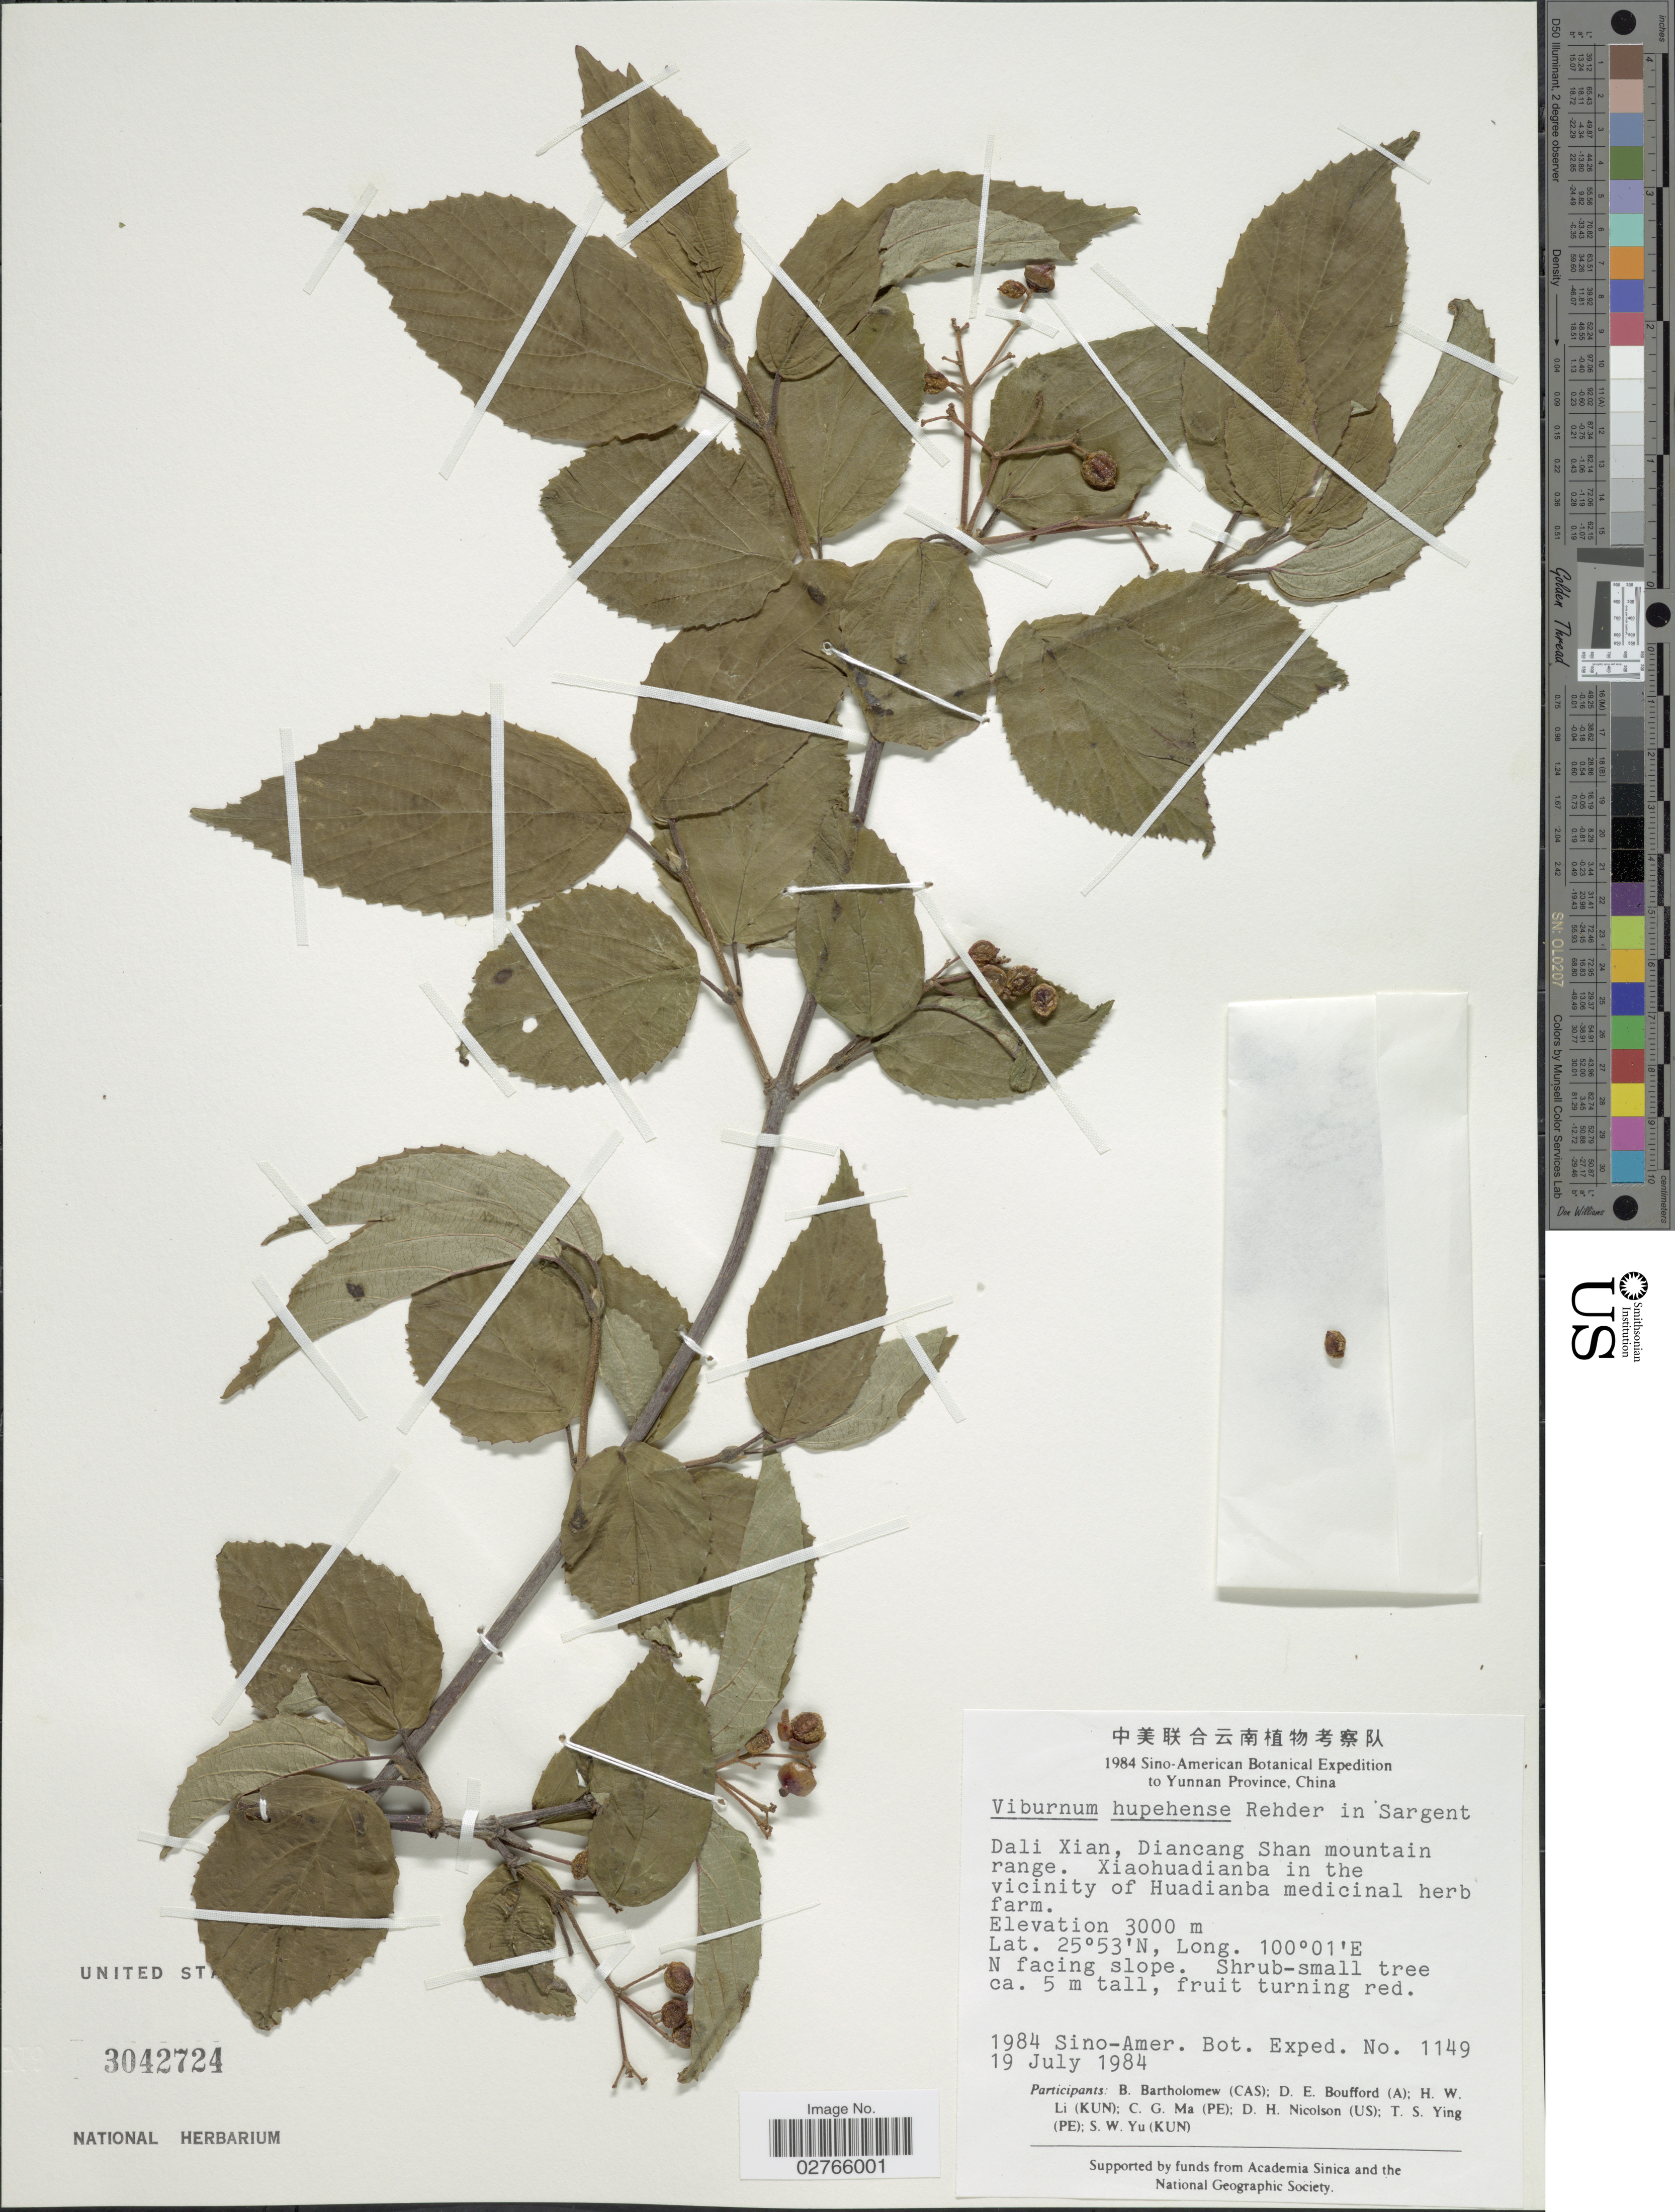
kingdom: Plantae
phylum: Tracheophyta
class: Magnoliopsida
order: Dipsacales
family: Viburnaceae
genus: Viburnum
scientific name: Viburnum hupehense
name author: Rehder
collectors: Sino-Amer. Bot. Exped. 1984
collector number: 1149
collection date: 1984-07-19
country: China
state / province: Yunnan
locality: Dali Xian, Diancang Shan mountain range. Xiaohuadianba in the vicinity of Huadianba medicinal herb farm.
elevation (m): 3000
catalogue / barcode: US 3042724